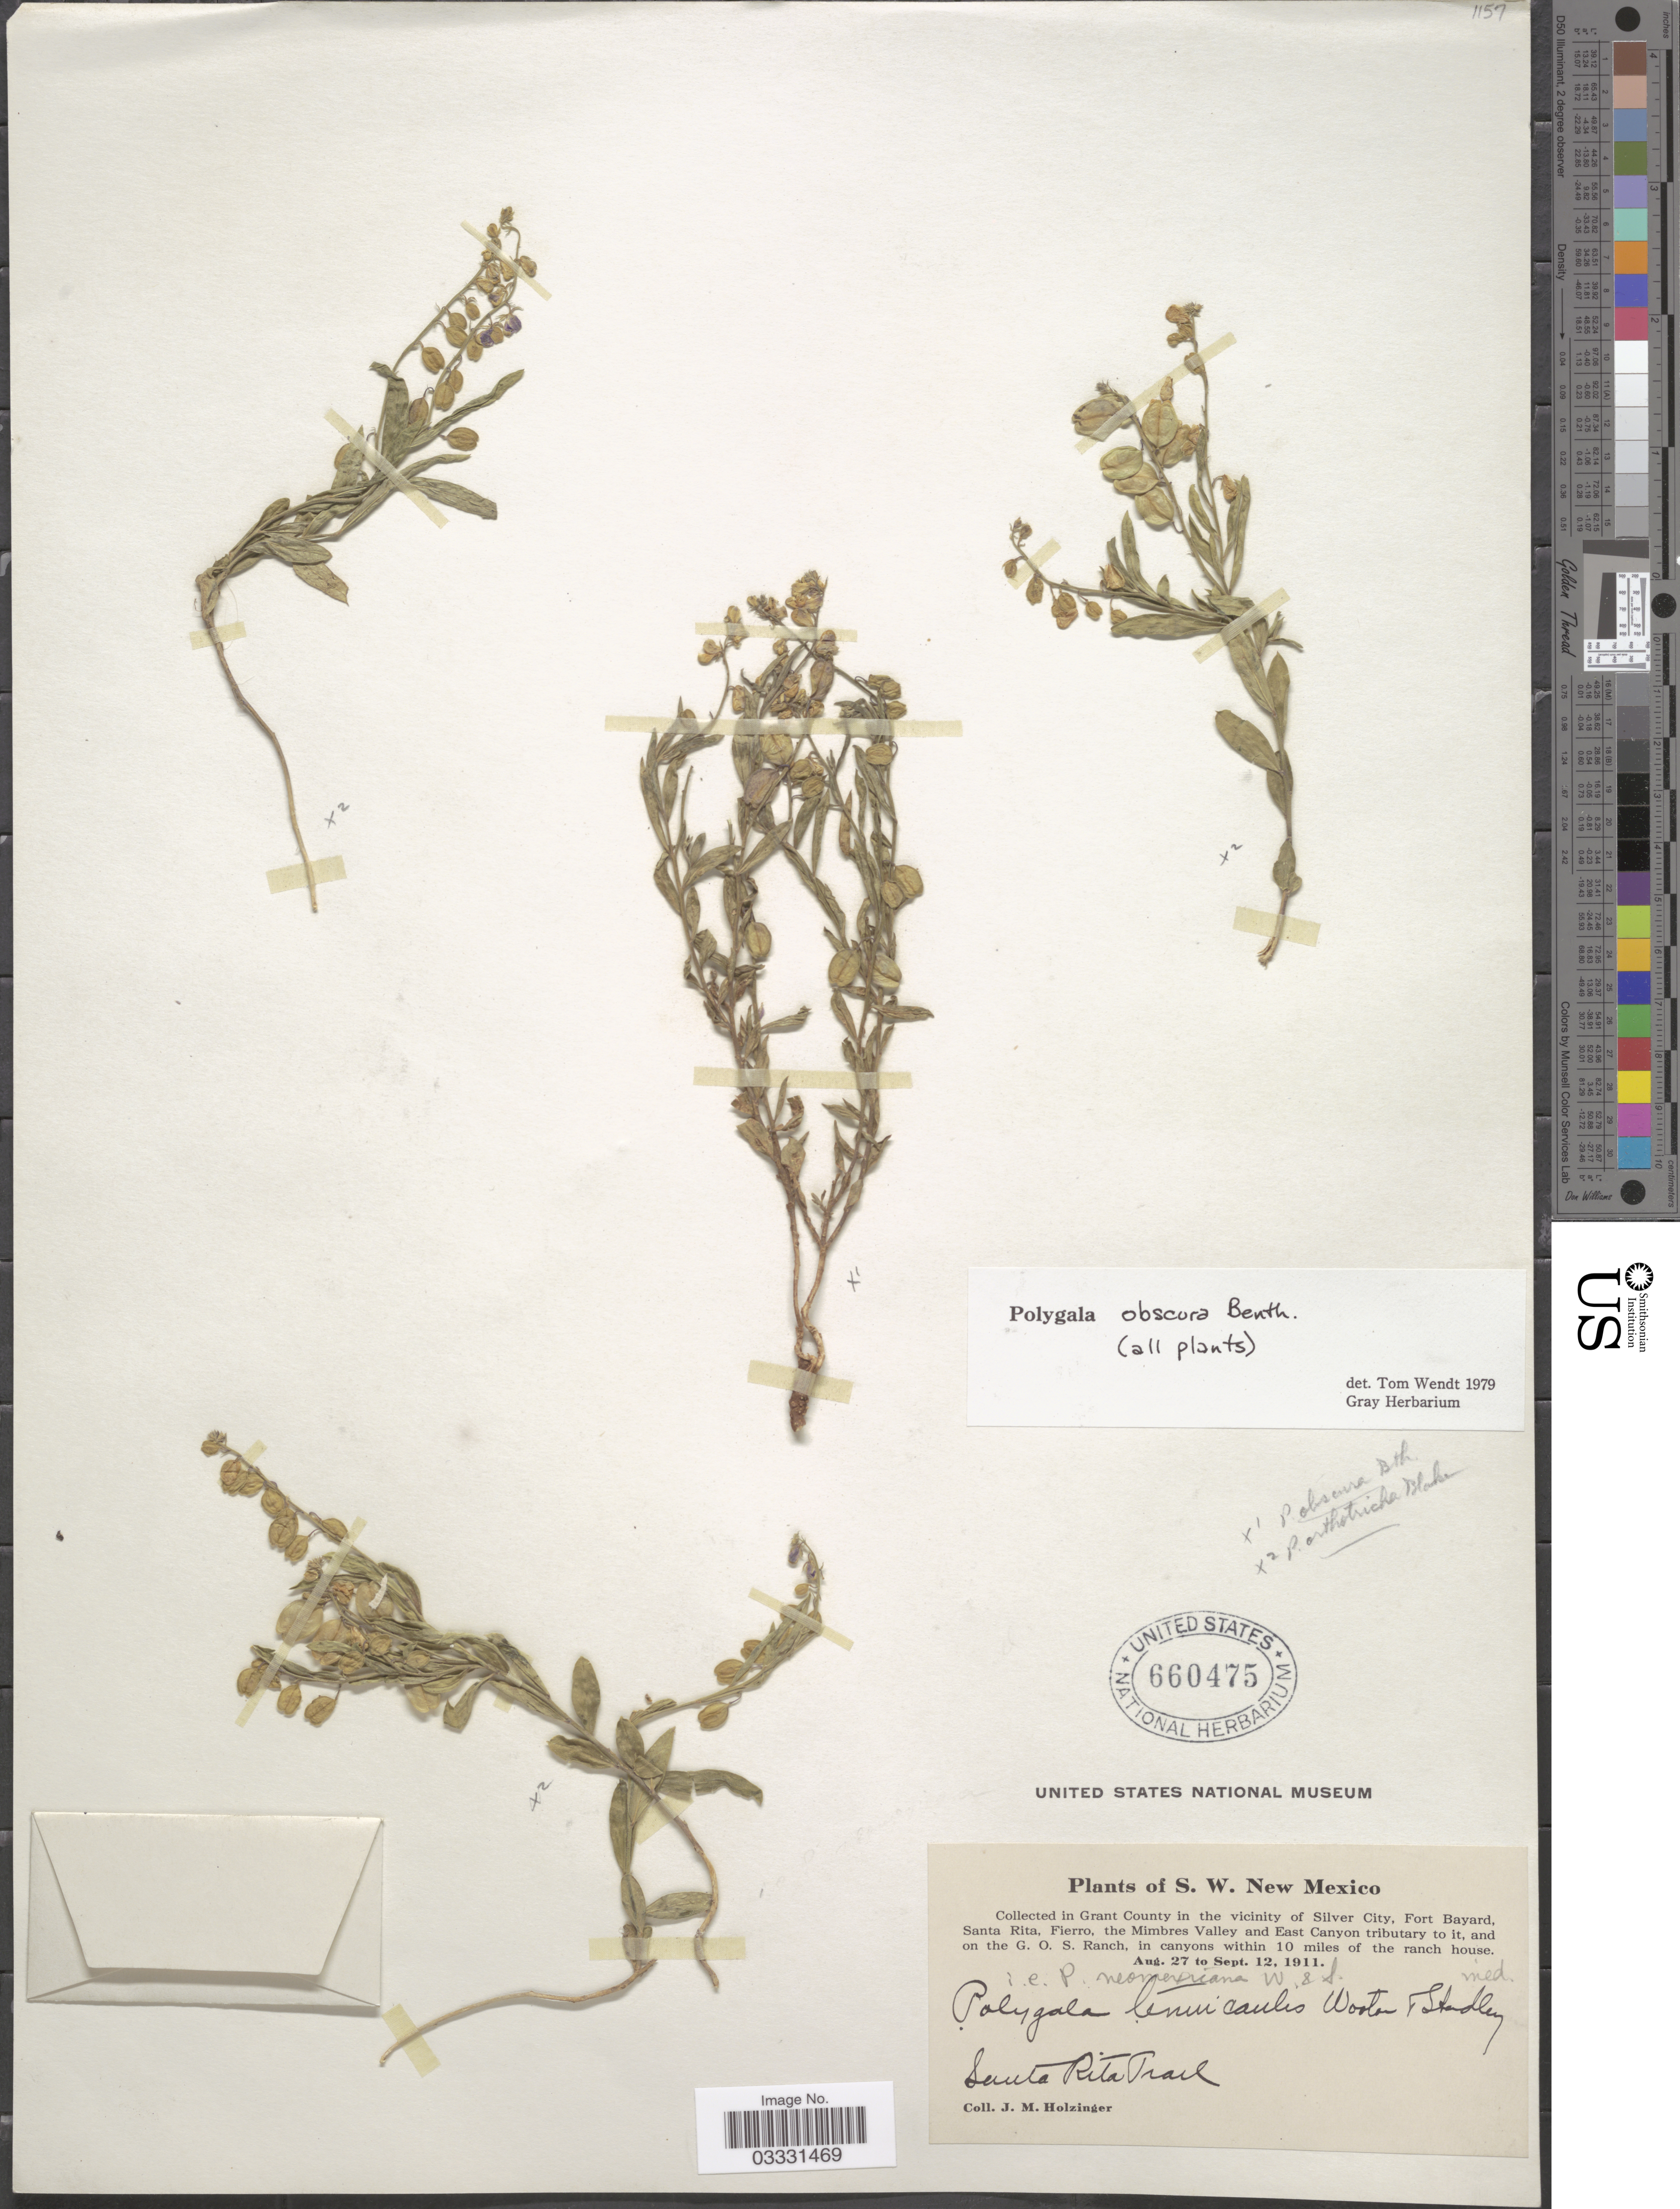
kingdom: Plantae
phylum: Tracheophyta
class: Magnoliopsida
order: Fabales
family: Polygalaceae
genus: Hebecarpa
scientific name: Hebecarpa obscura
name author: (Benth.) J.R. Abbott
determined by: Strong, Mark T., (BOT), Smithsonian Institution - National Museum of Natural History (UNITED STATES)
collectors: J. M. Holzinger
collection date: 1911-08-27/1911-09-12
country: United States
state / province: New Mexico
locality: S. W. New Mexico. Grant County in the vicinity of Silver City, Fort Bayard, Santa Rita, Fierro, the Mimbres Valley and East Canyon tributary to it, and on the G. O. S. Ranch, in canyons within 10 miles of the ranch house. Santa Rita Trail.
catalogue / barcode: US 660475